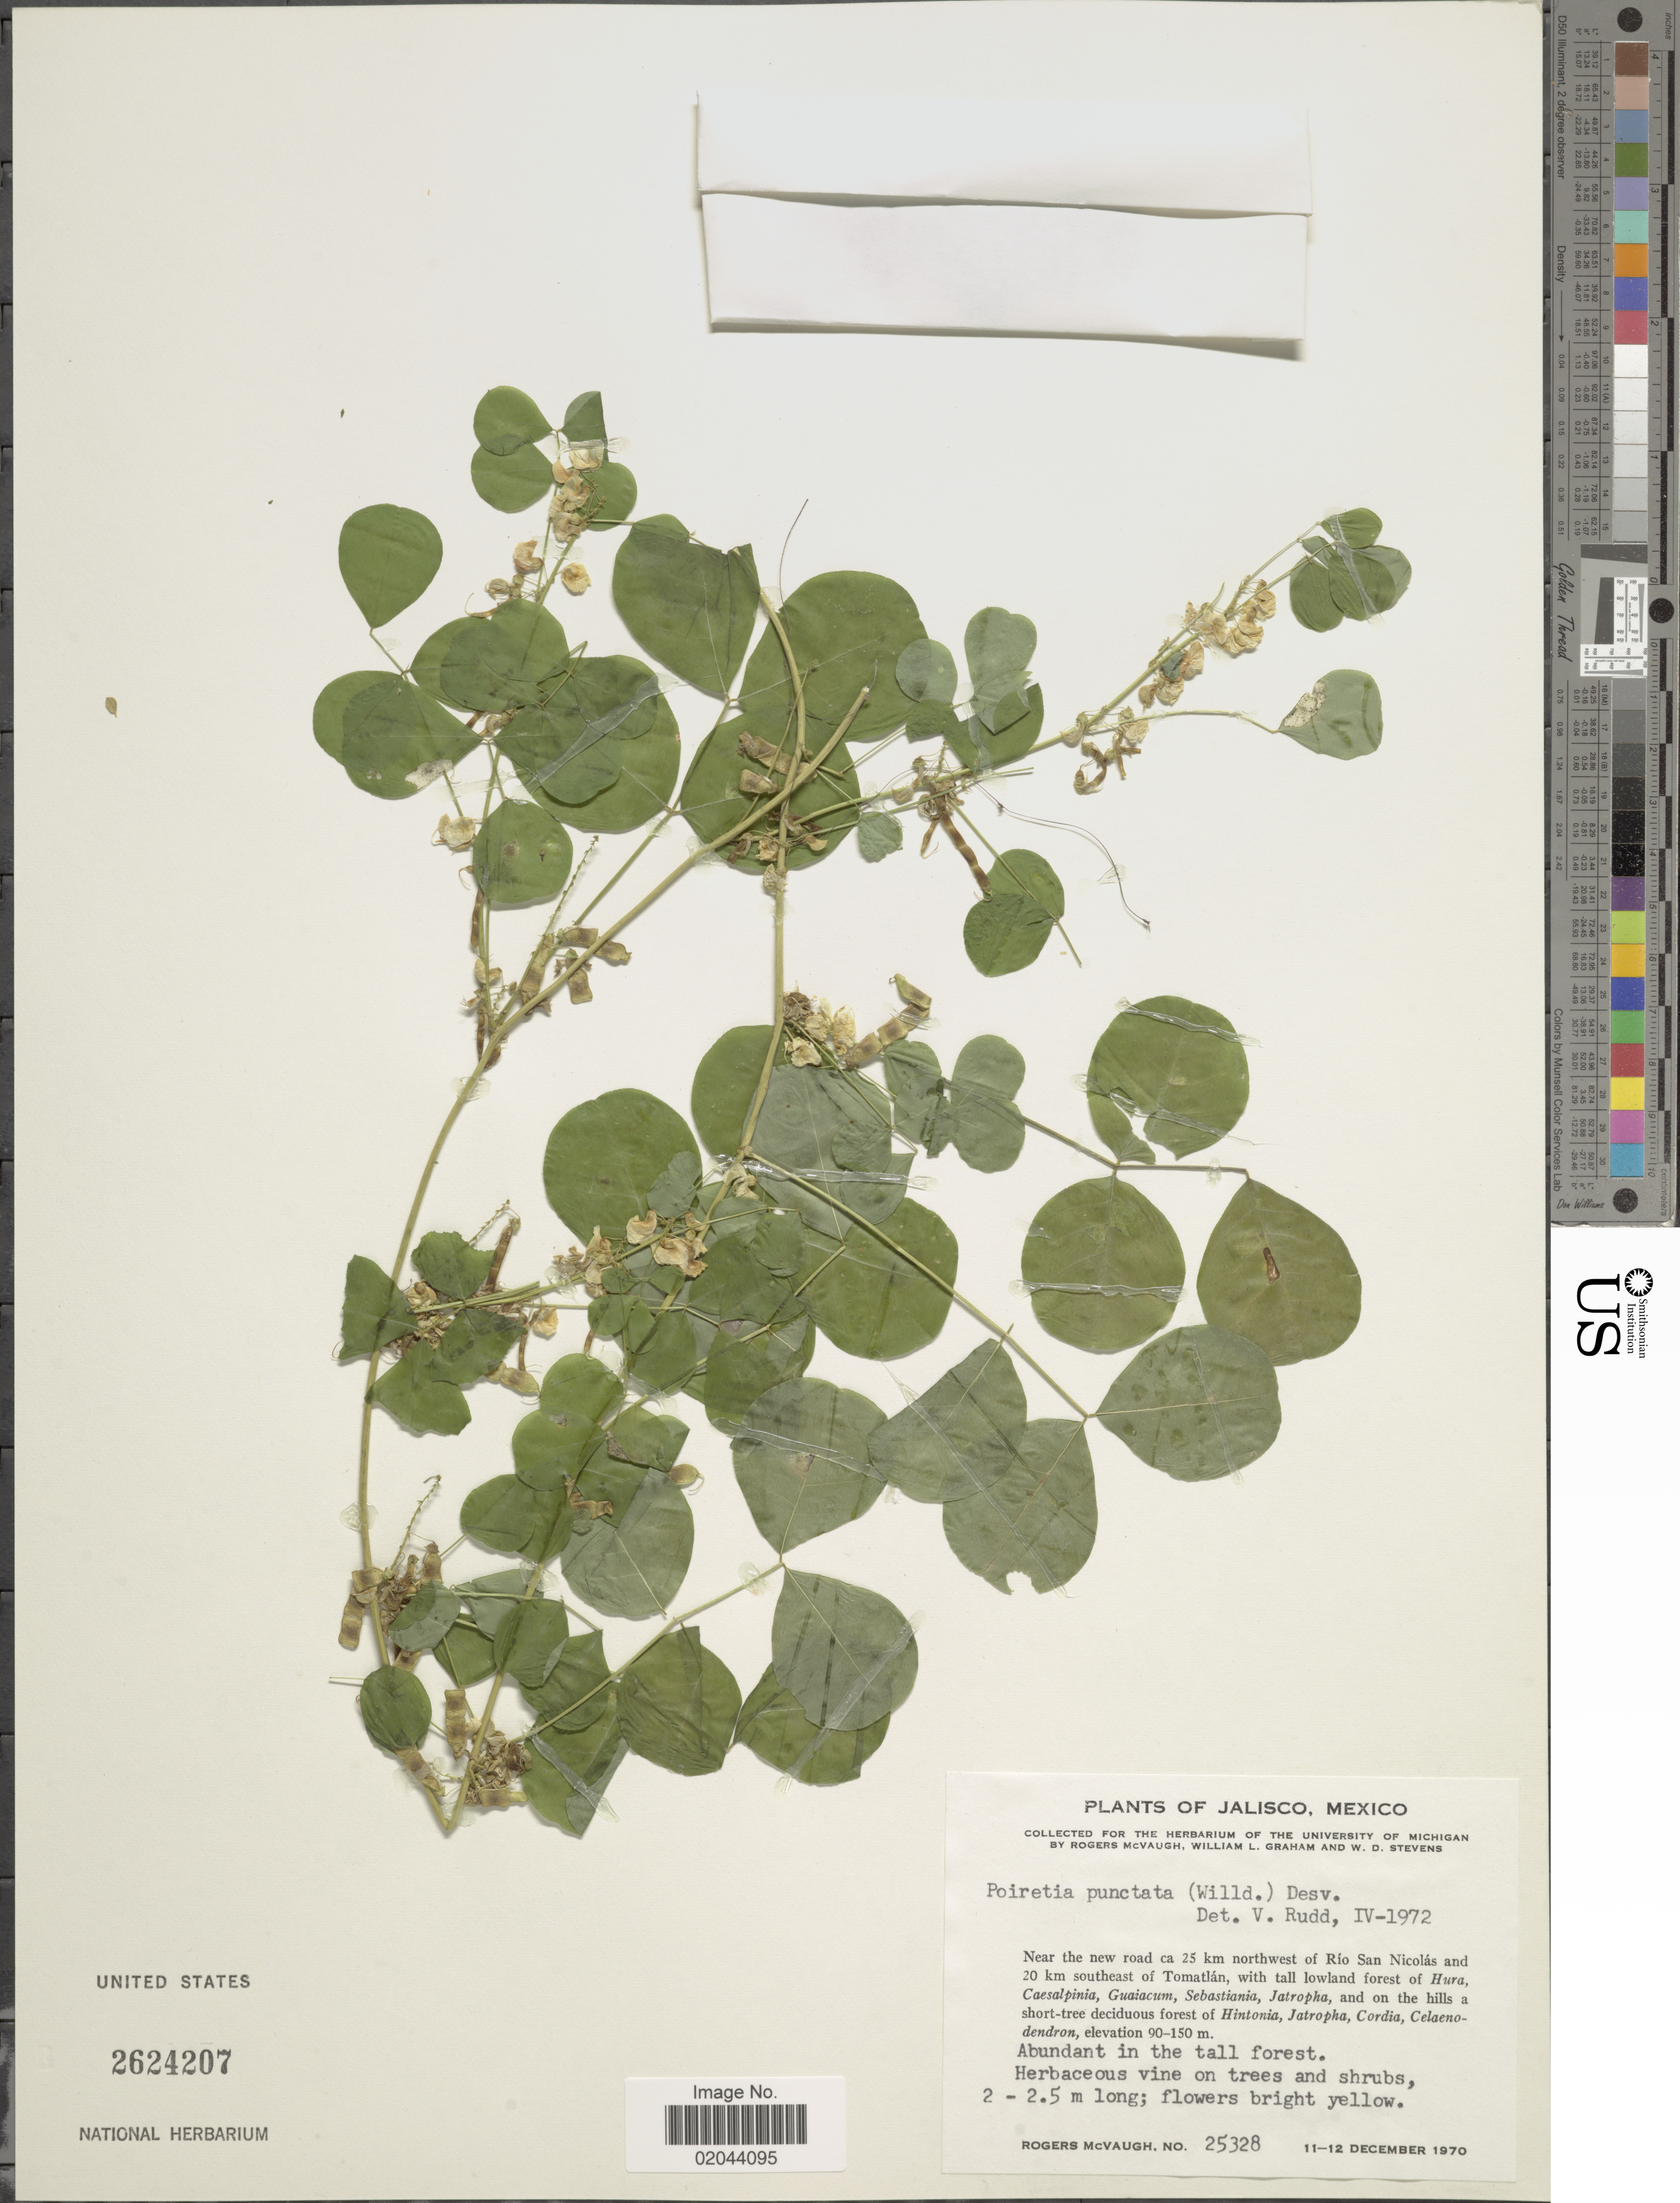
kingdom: Plantae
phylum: Tracheophyta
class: Magnoliopsida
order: Fabales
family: Fabaceae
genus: Poiretia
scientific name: Poiretia scandens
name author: Vent.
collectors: R. McVaugh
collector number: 25328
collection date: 1970-12-11/1970-12-12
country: Mexico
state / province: Jalisco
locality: Near the new road ca 25 km northwest of Río San Nicolás and 20 km southeast of Tomatlán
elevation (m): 90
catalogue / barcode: US 2624207